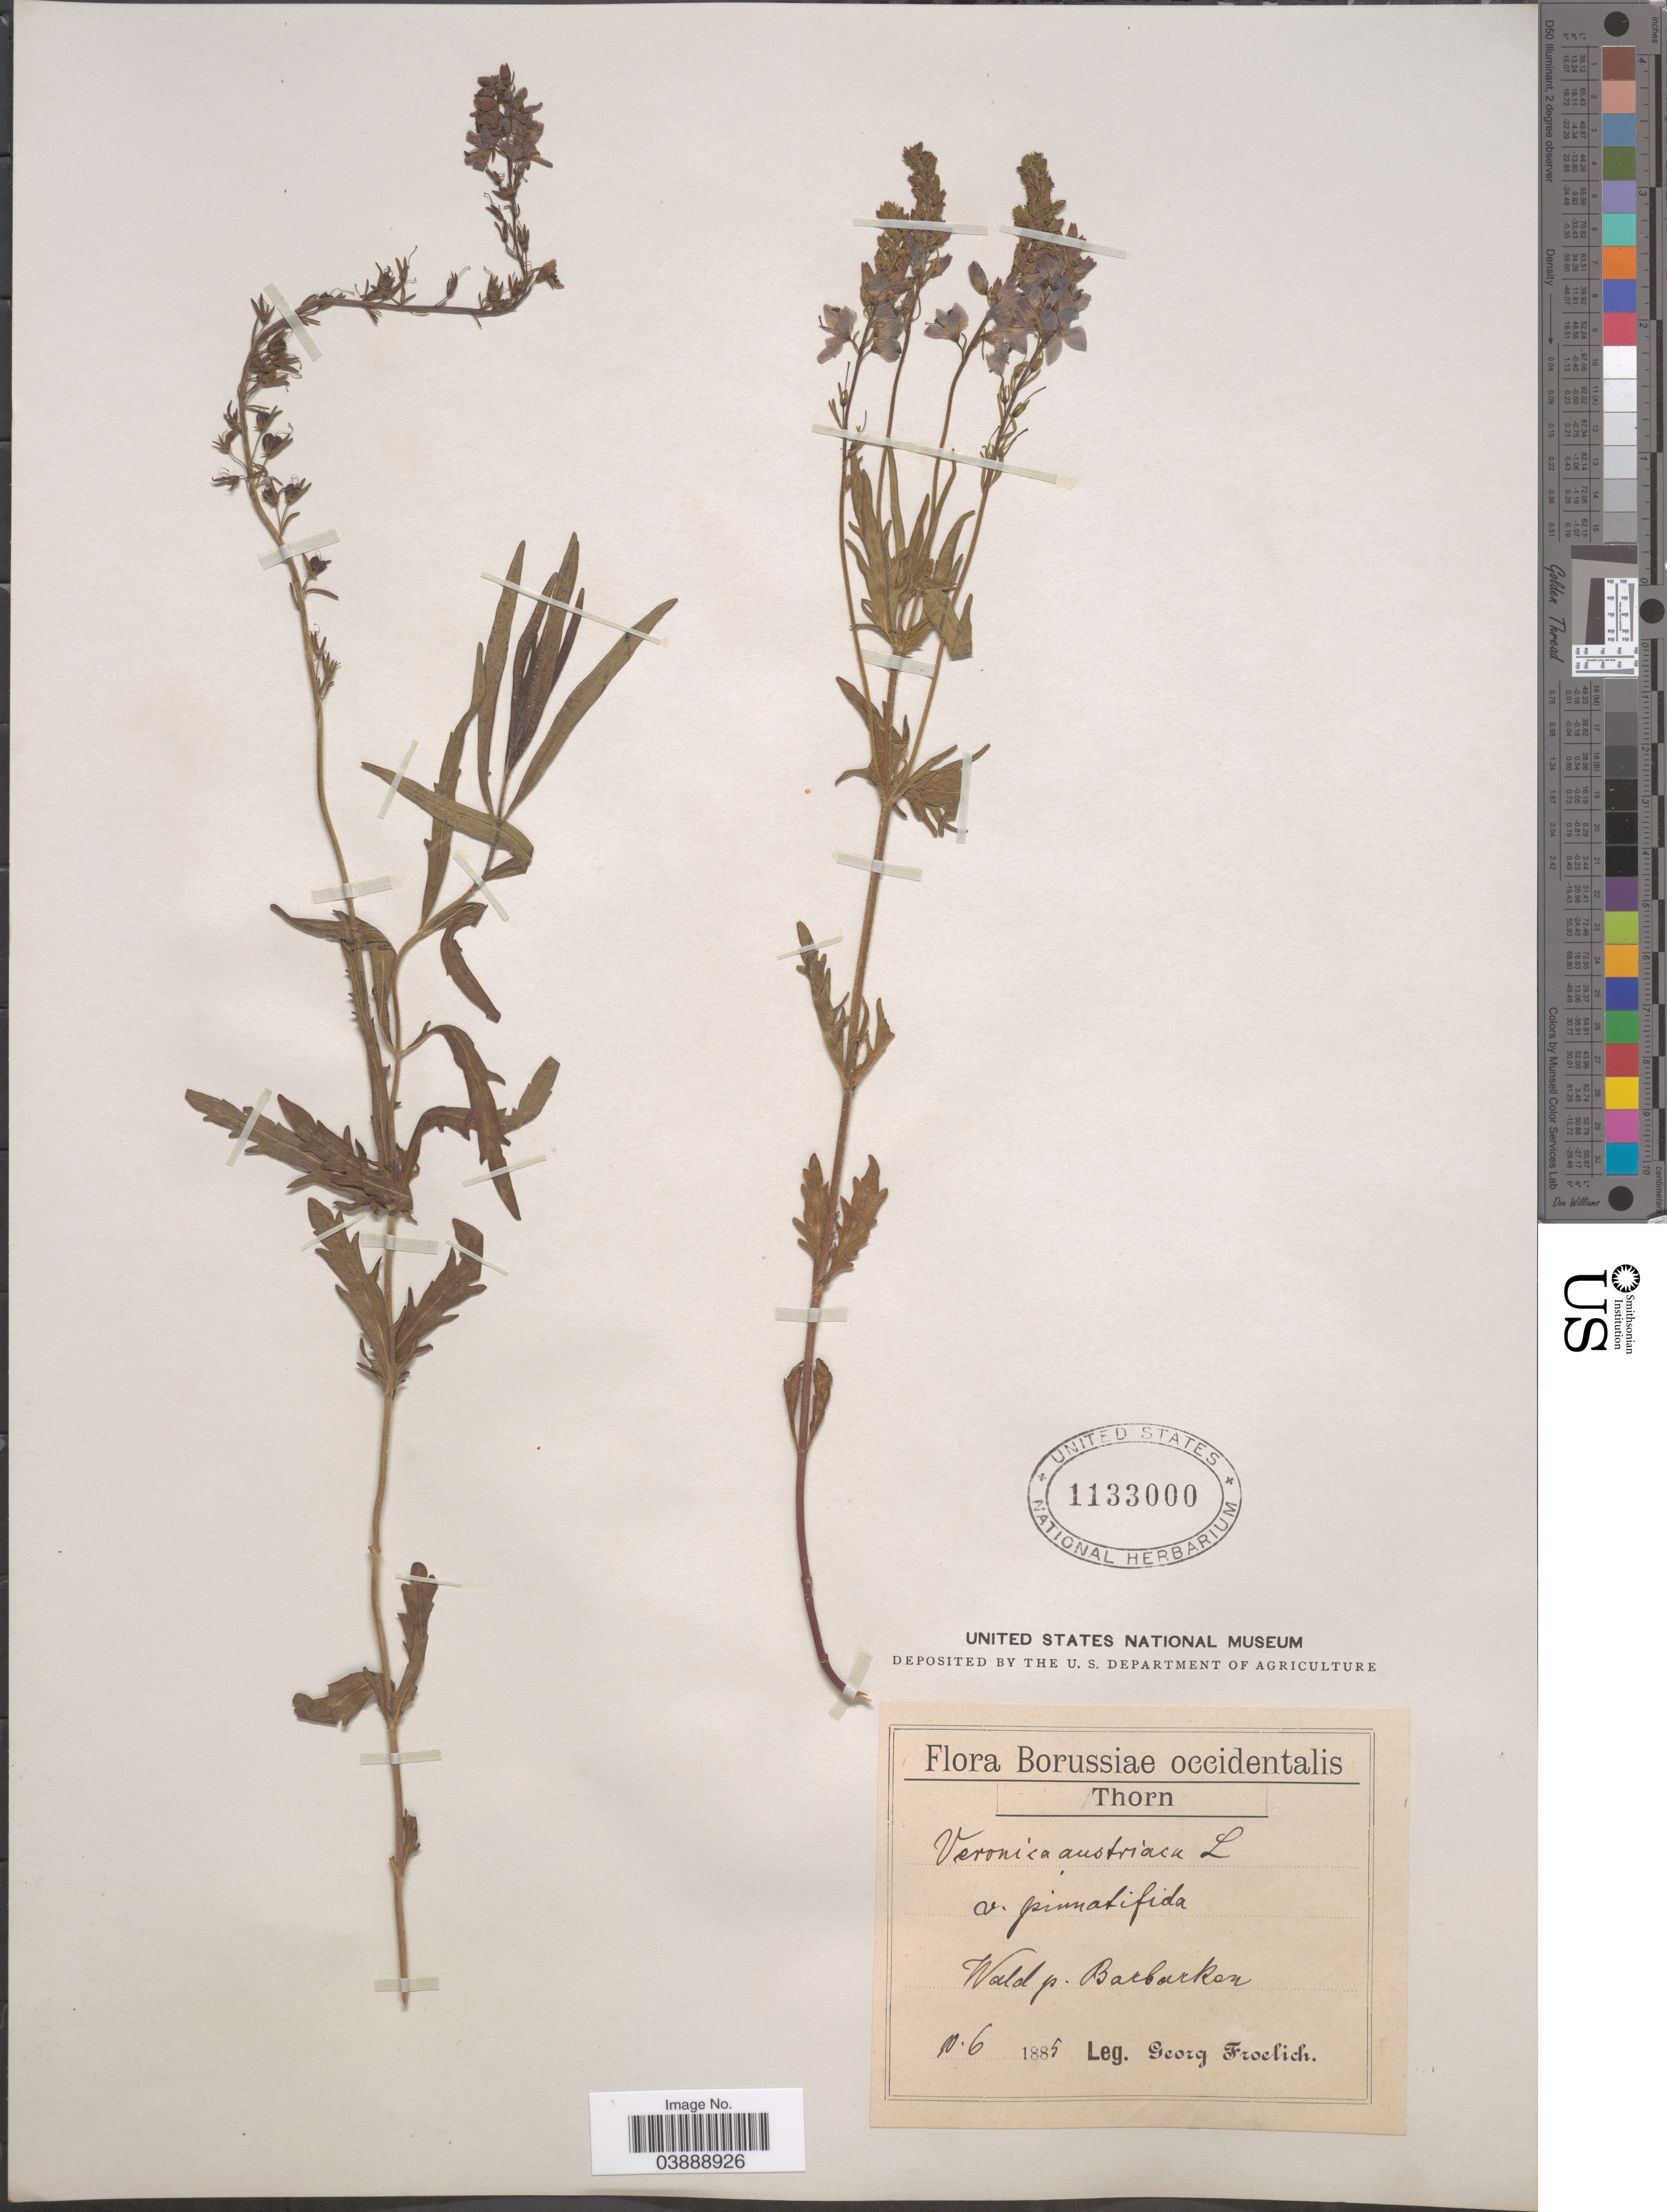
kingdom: Plantae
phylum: Tracheophyta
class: Magnoliopsida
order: Lamiales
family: Plantaginaceae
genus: Veronica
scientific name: Veronica austriaca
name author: L.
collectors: G. Froelich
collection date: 1885-06-10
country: Germany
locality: Borussiae occidentalis. Thorn. Wald p. Barbarken.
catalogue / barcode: US 1133000